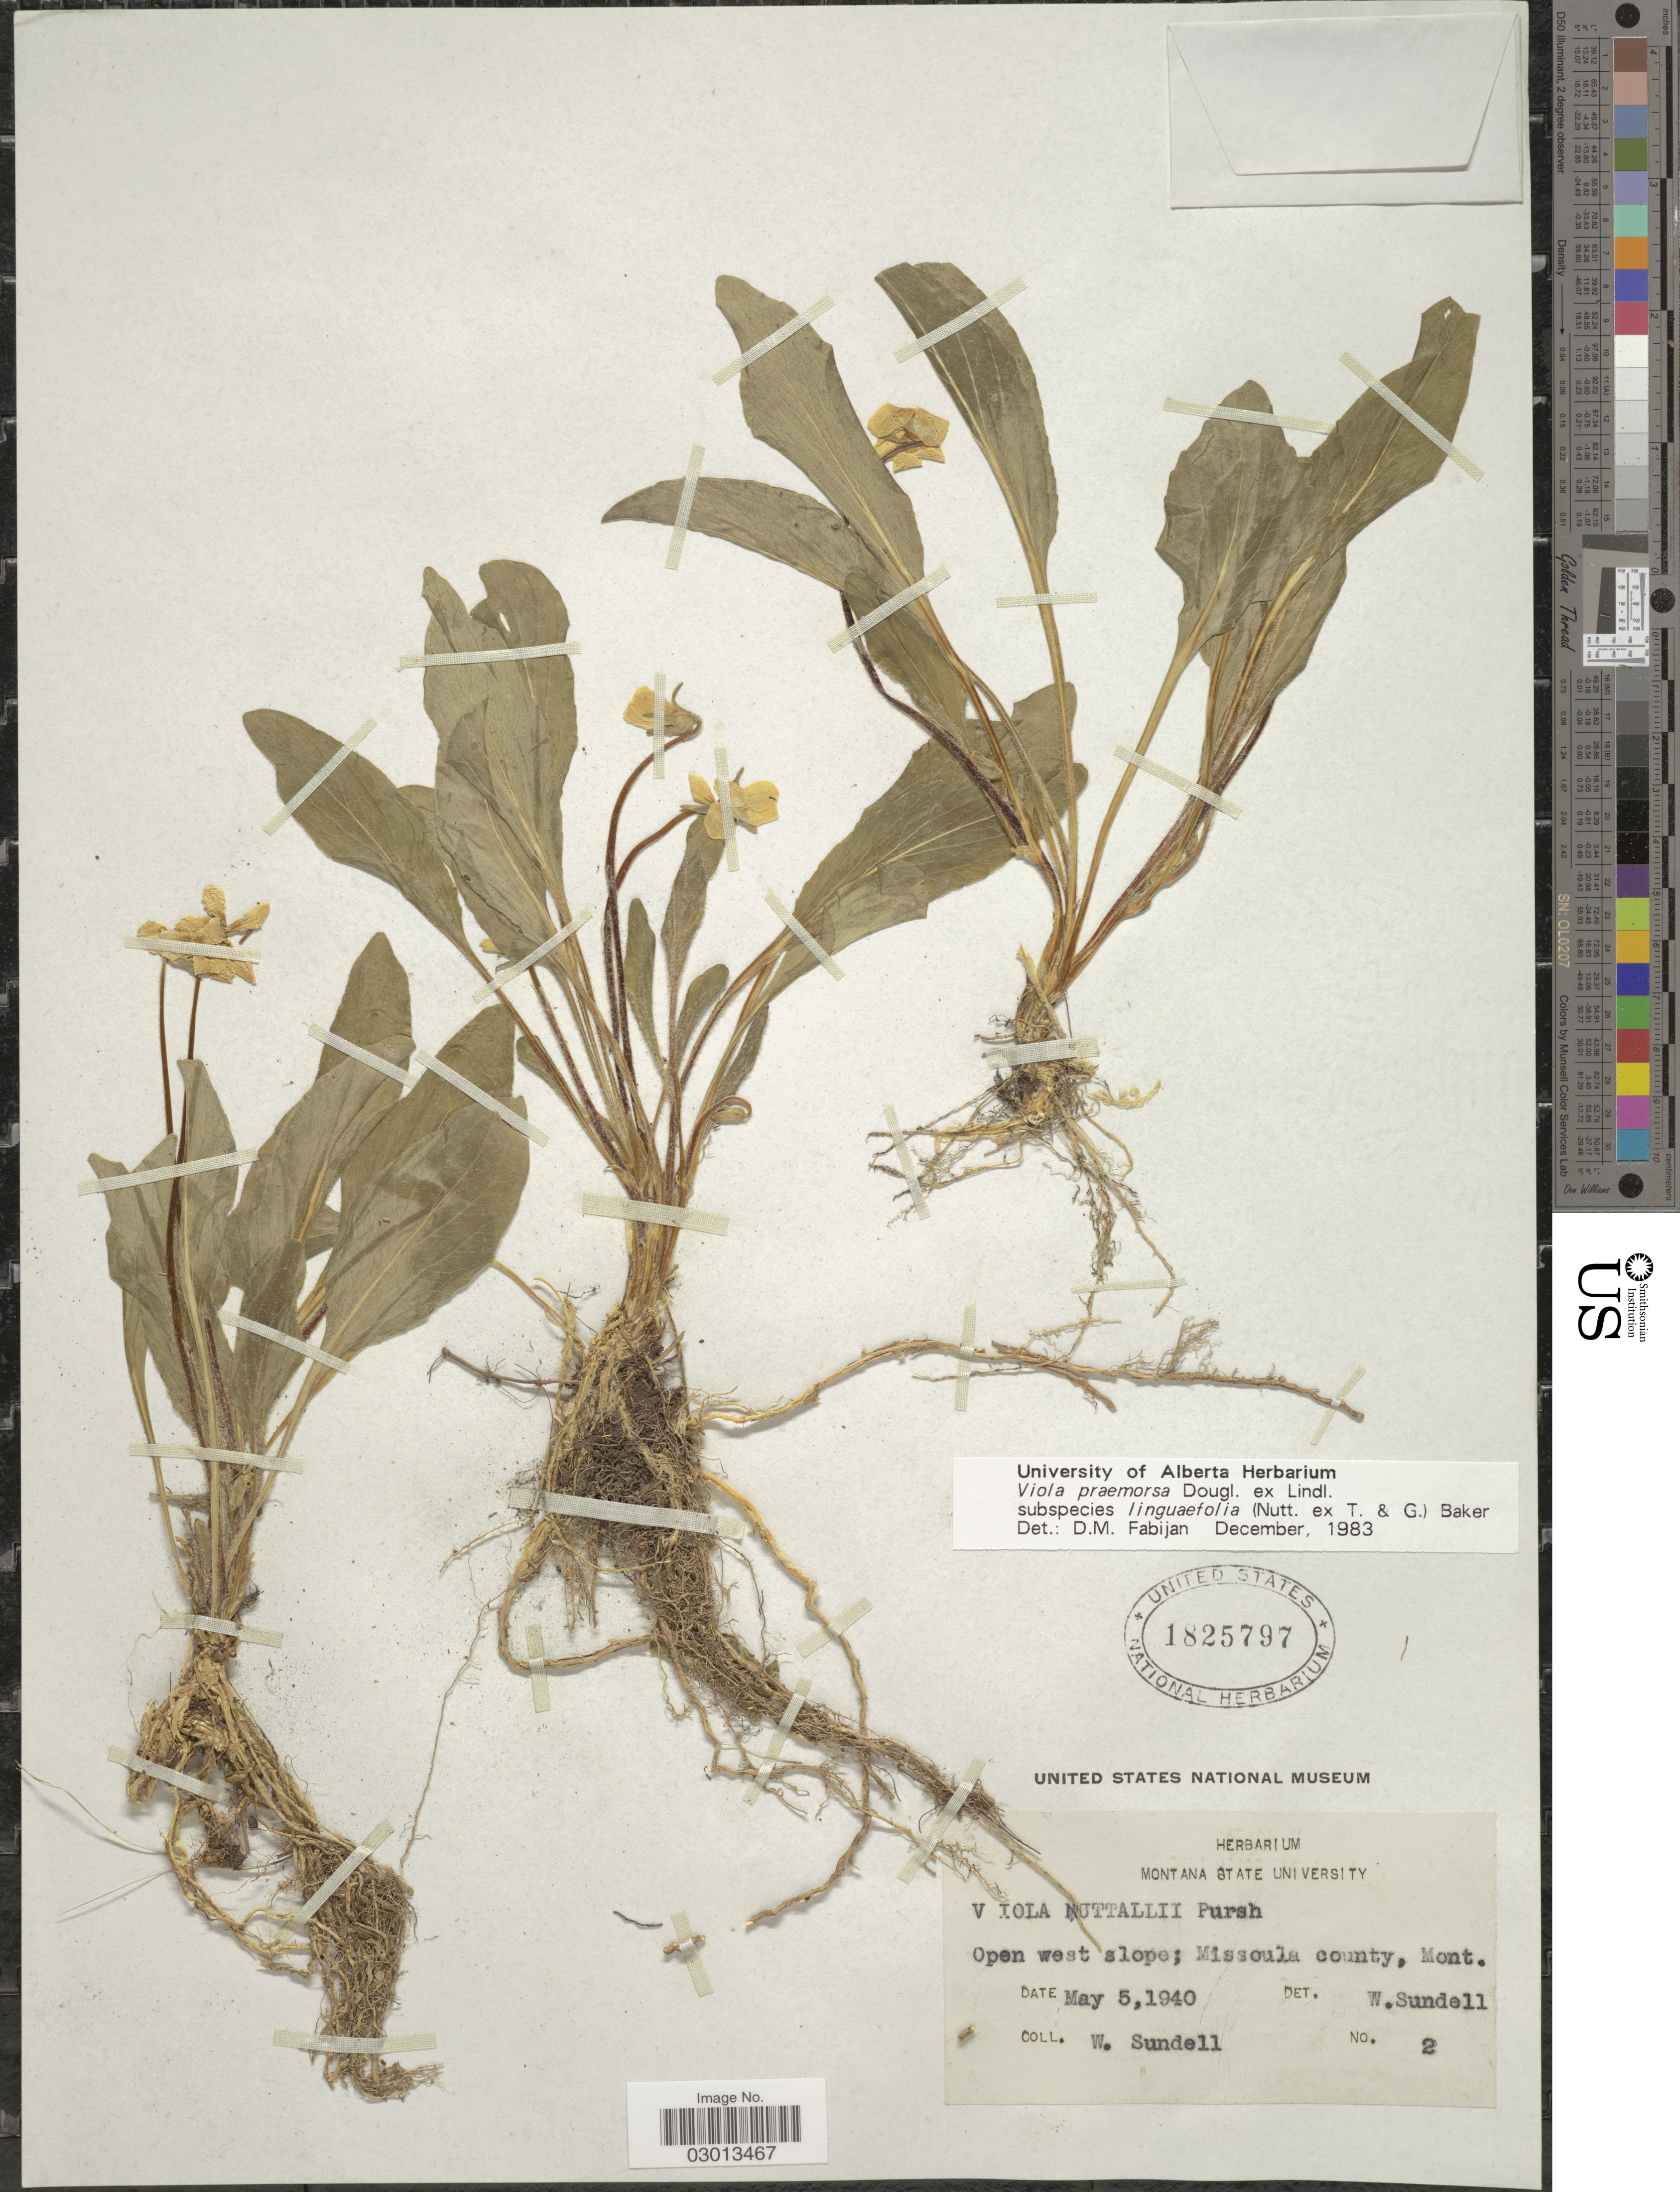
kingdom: Plantae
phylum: Tracheophyta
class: Magnoliopsida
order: Malpighiales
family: Violaceae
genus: Viola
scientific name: Viola praemorsa subsp. linguifolia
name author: (Nutt.) M.S. Baker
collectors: W. Sundell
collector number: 2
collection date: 1940-05-05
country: United States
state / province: Montana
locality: Missoula county.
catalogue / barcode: US 1825797